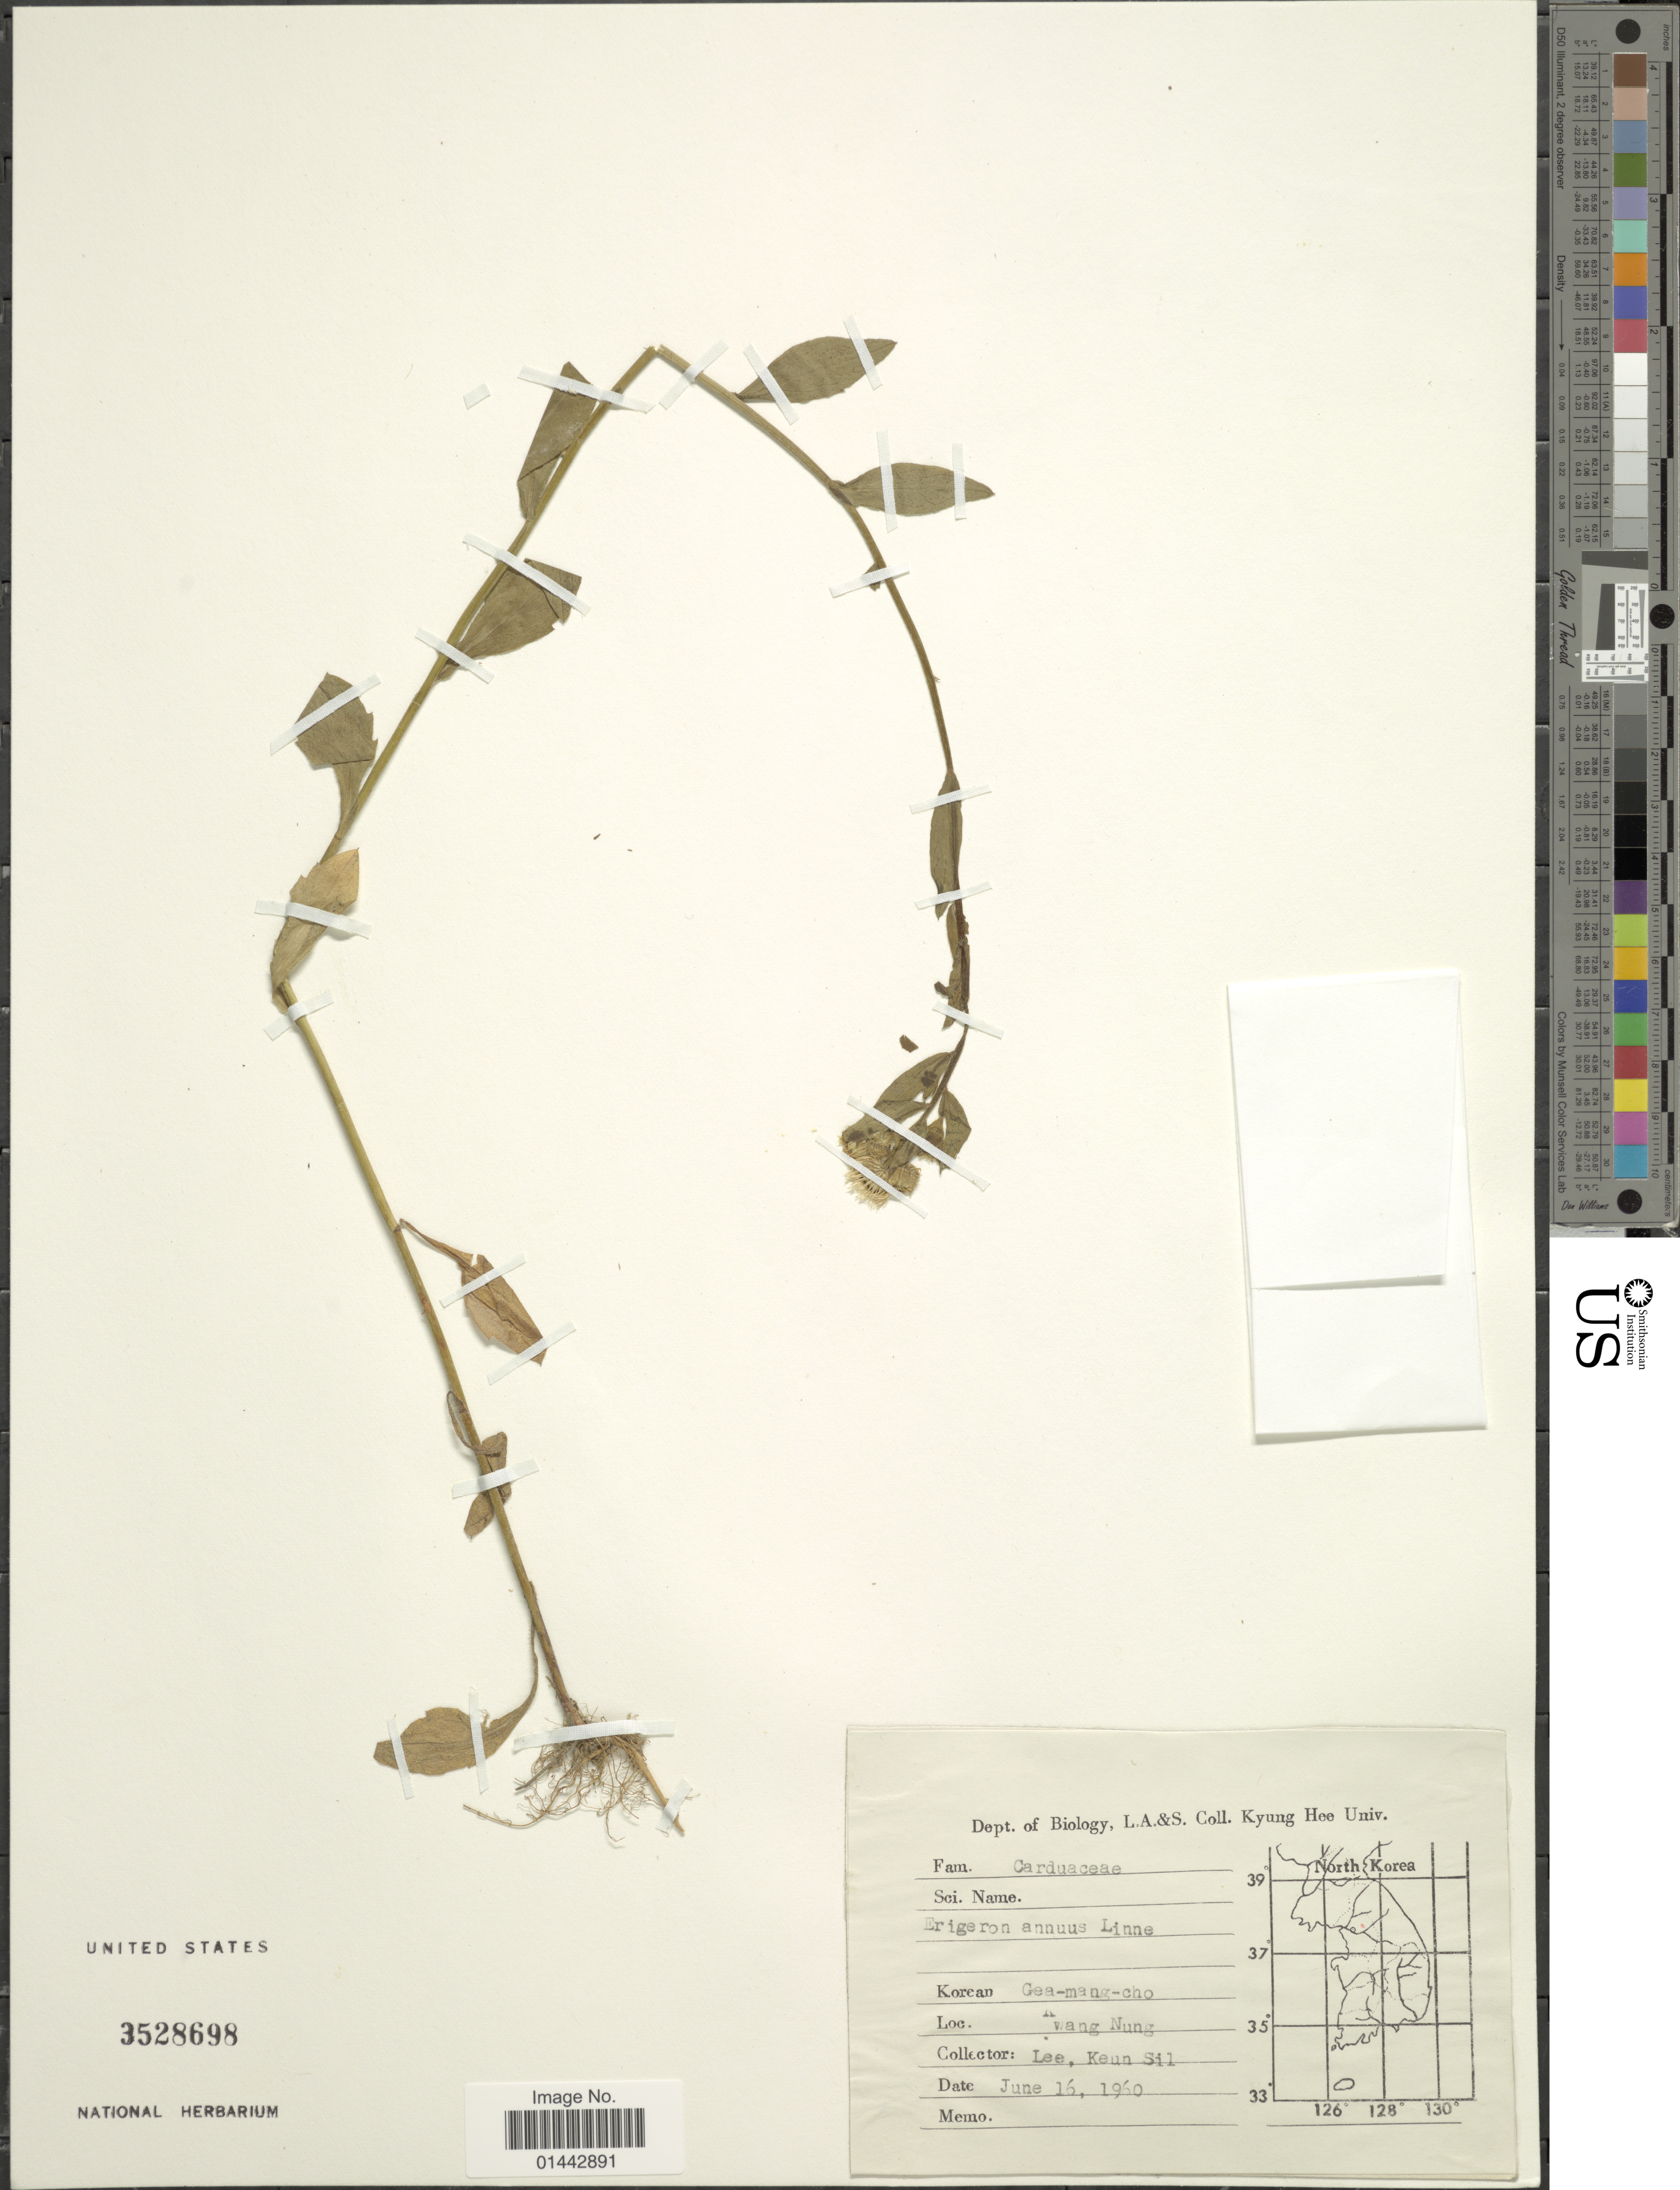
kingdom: Plantae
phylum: Tracheophyta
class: Magnoliopsida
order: Asterales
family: Asteraceae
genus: Erigeron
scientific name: Erigeron annuus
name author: (L.) Pers.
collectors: K. Lee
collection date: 1960-06-16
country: South Korea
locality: Kwang Nung.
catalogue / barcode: US 3528698